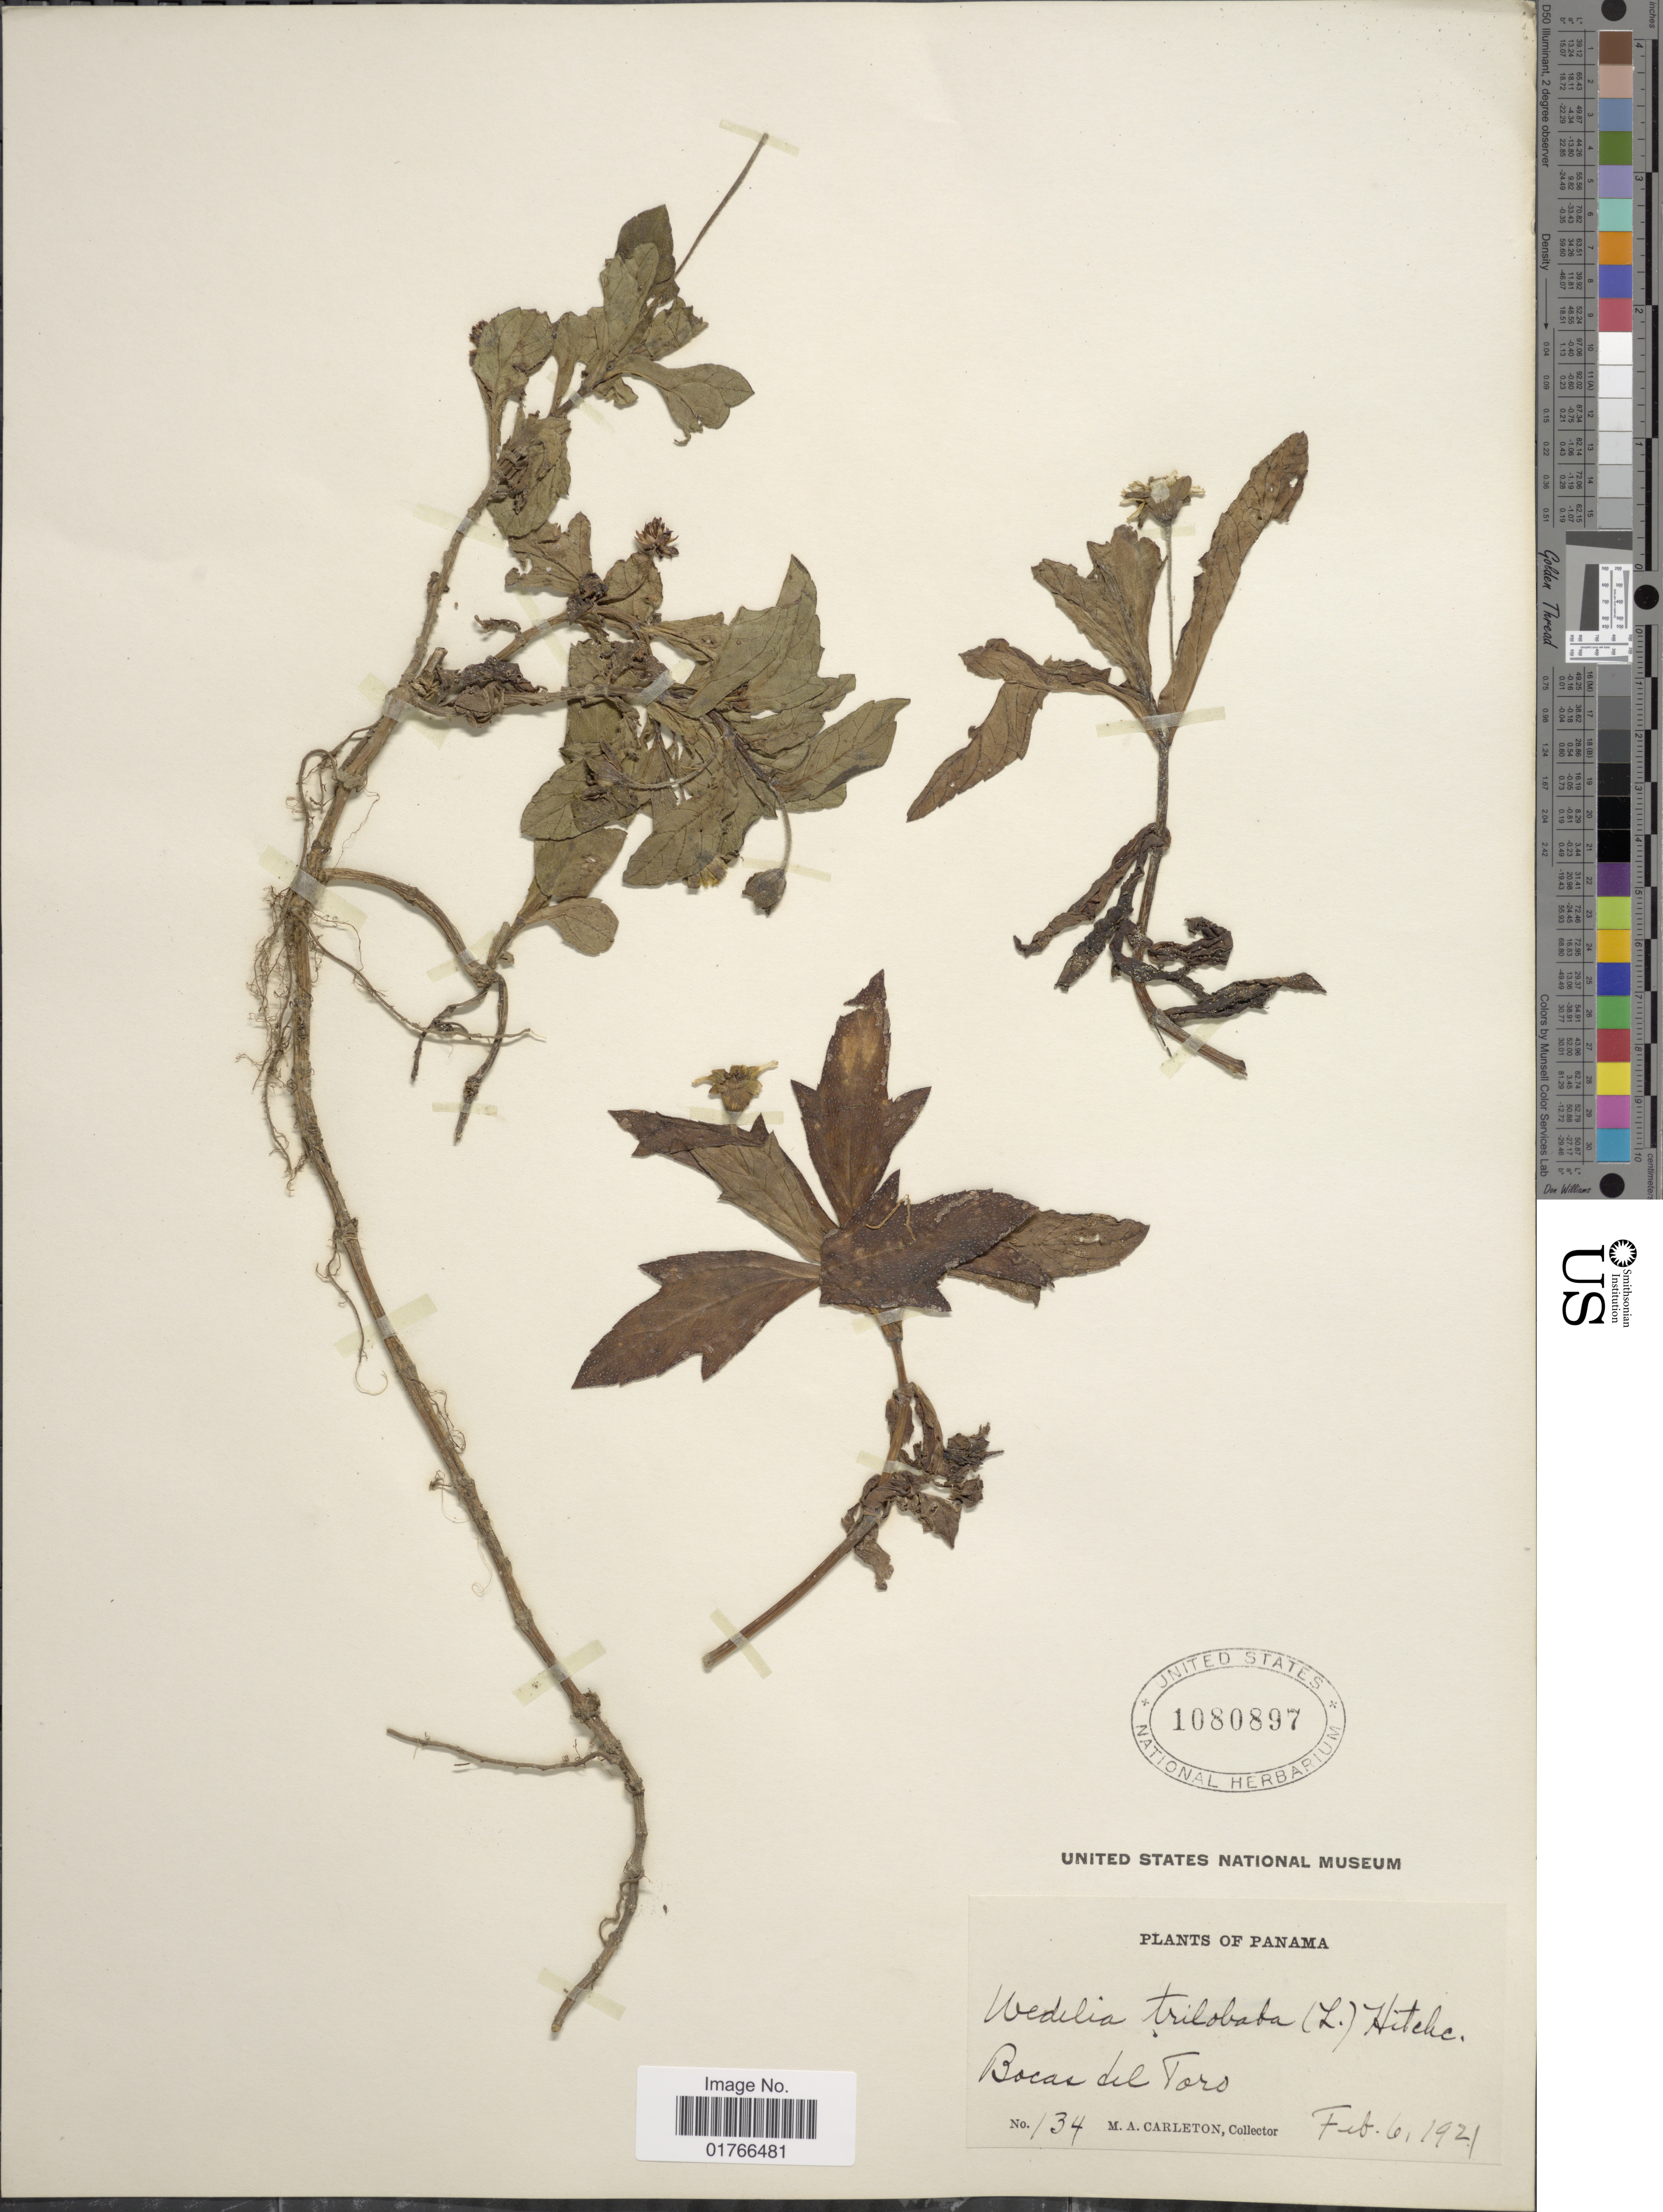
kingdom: Plantae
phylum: Tracheophyta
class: Magnoliopsida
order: Asterales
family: Asteraceae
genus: Sphagneticola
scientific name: Sphagneticola trilobata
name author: (L.) Pruski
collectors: M. A. Carleton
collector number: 134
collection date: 1921-02-06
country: Panama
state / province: Bocas del Toro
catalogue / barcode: US 1080897